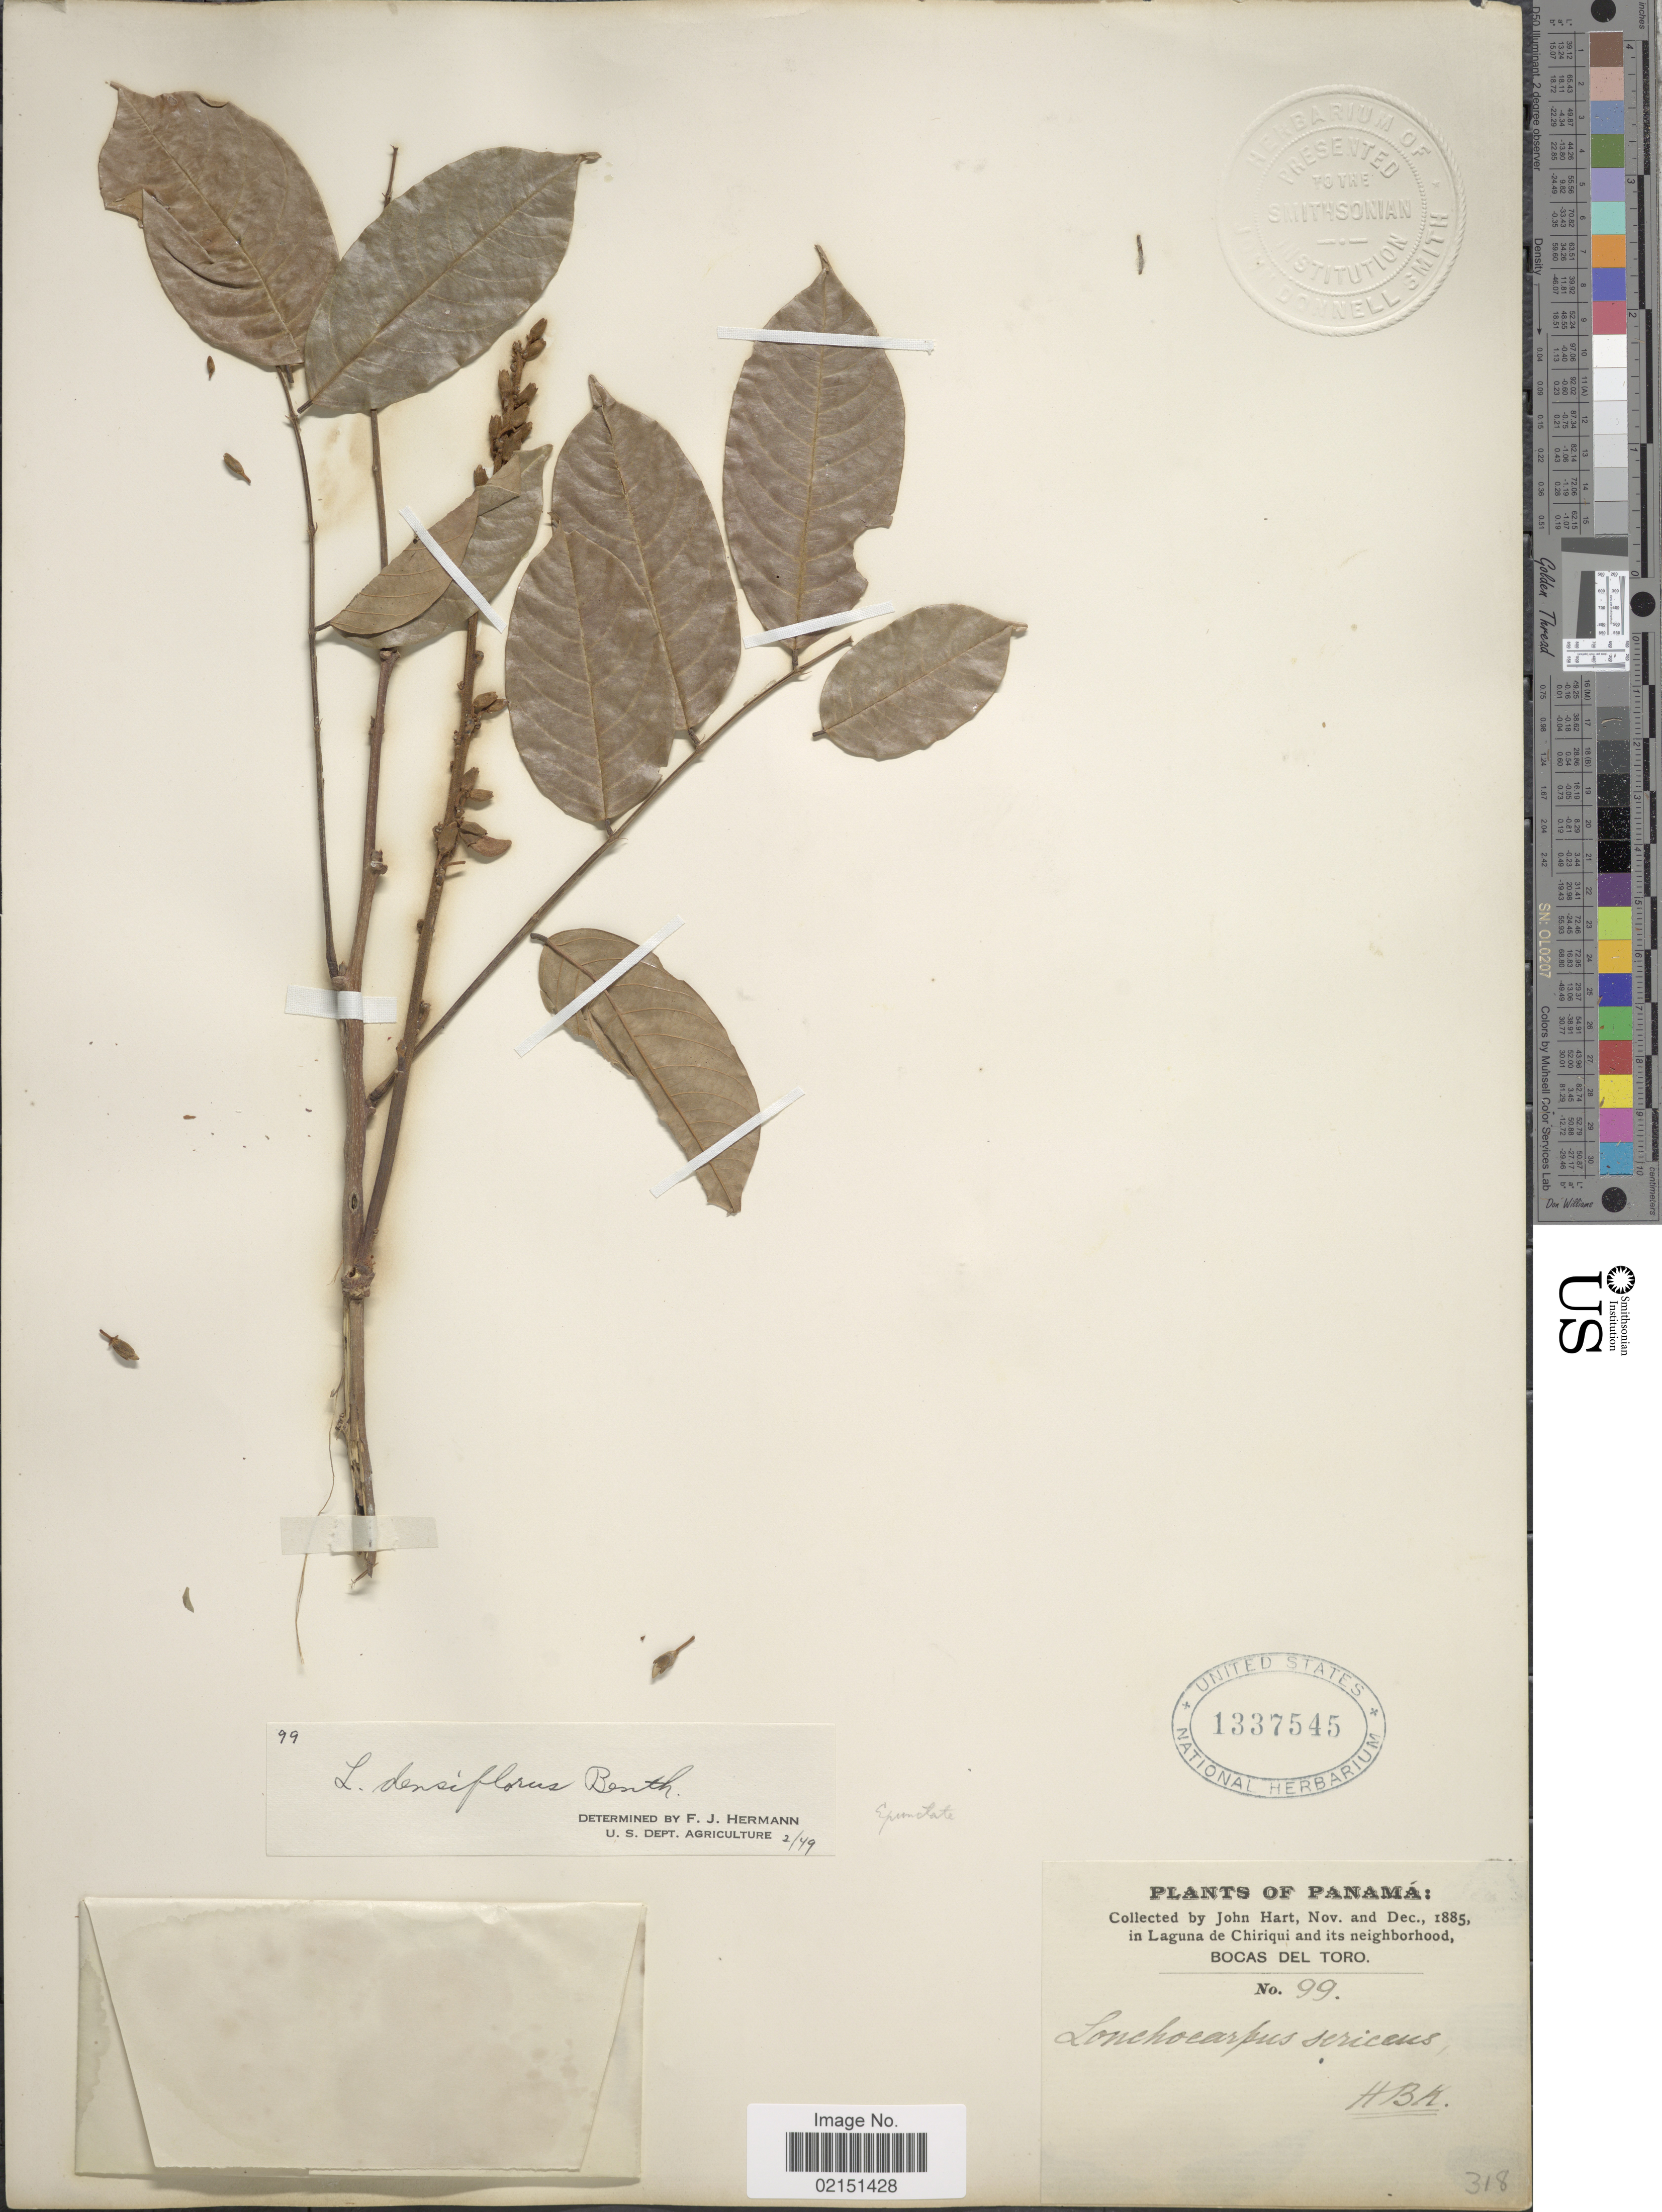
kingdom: Plantae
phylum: Tracheophyta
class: Magnoliopsida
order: Fabales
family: Fabaceae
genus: Lonchocarpus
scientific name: Lonchocarpus densiflorus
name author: Benth.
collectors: J. H. Hart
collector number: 99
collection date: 1885-11/1885-12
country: Panama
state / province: Bocas del Toro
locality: In Laguna de Chiriqui and its neighborhood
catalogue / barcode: US 1337545